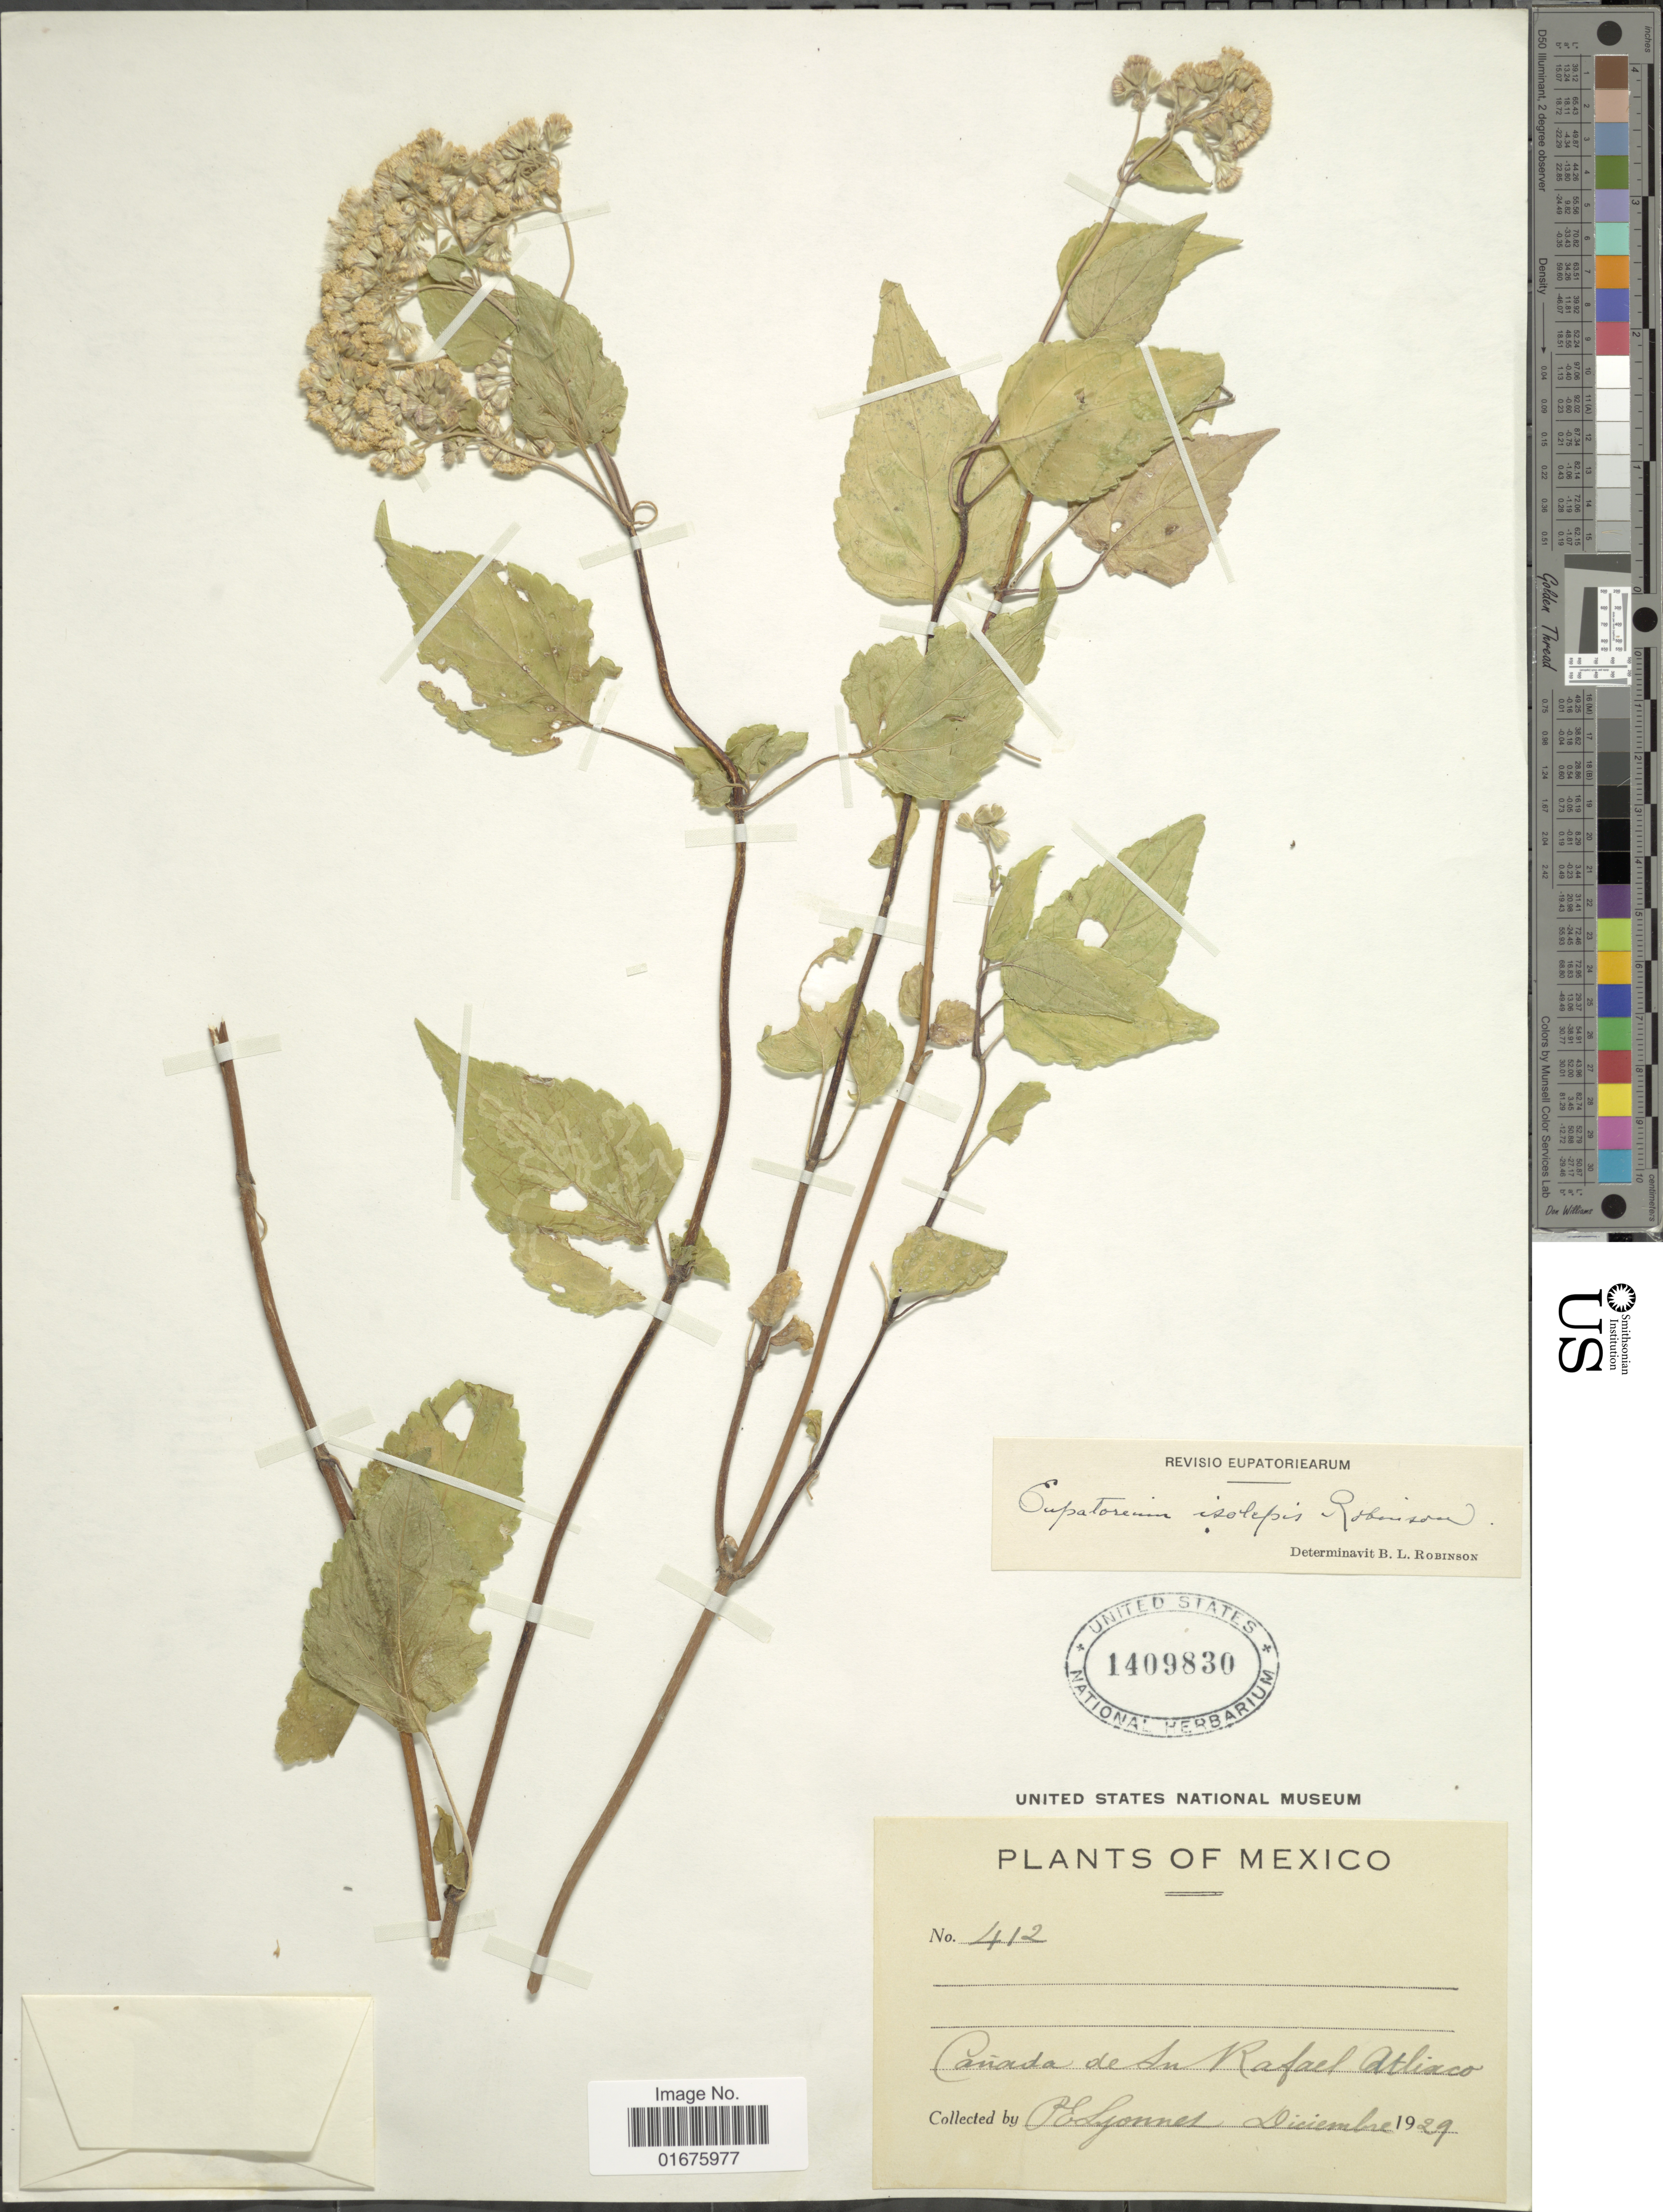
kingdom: Plantae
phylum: Tracheophyta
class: Magnoliopsida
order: Asterales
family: Asteraceae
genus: Ageratina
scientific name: Ageratina isolepis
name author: (B.L. Rob.) R.M. King & H. Rob.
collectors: P. Lyonnet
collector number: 412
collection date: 1929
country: Mexico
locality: Cañada de Sn Rafael Atlixco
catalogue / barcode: US 1409830